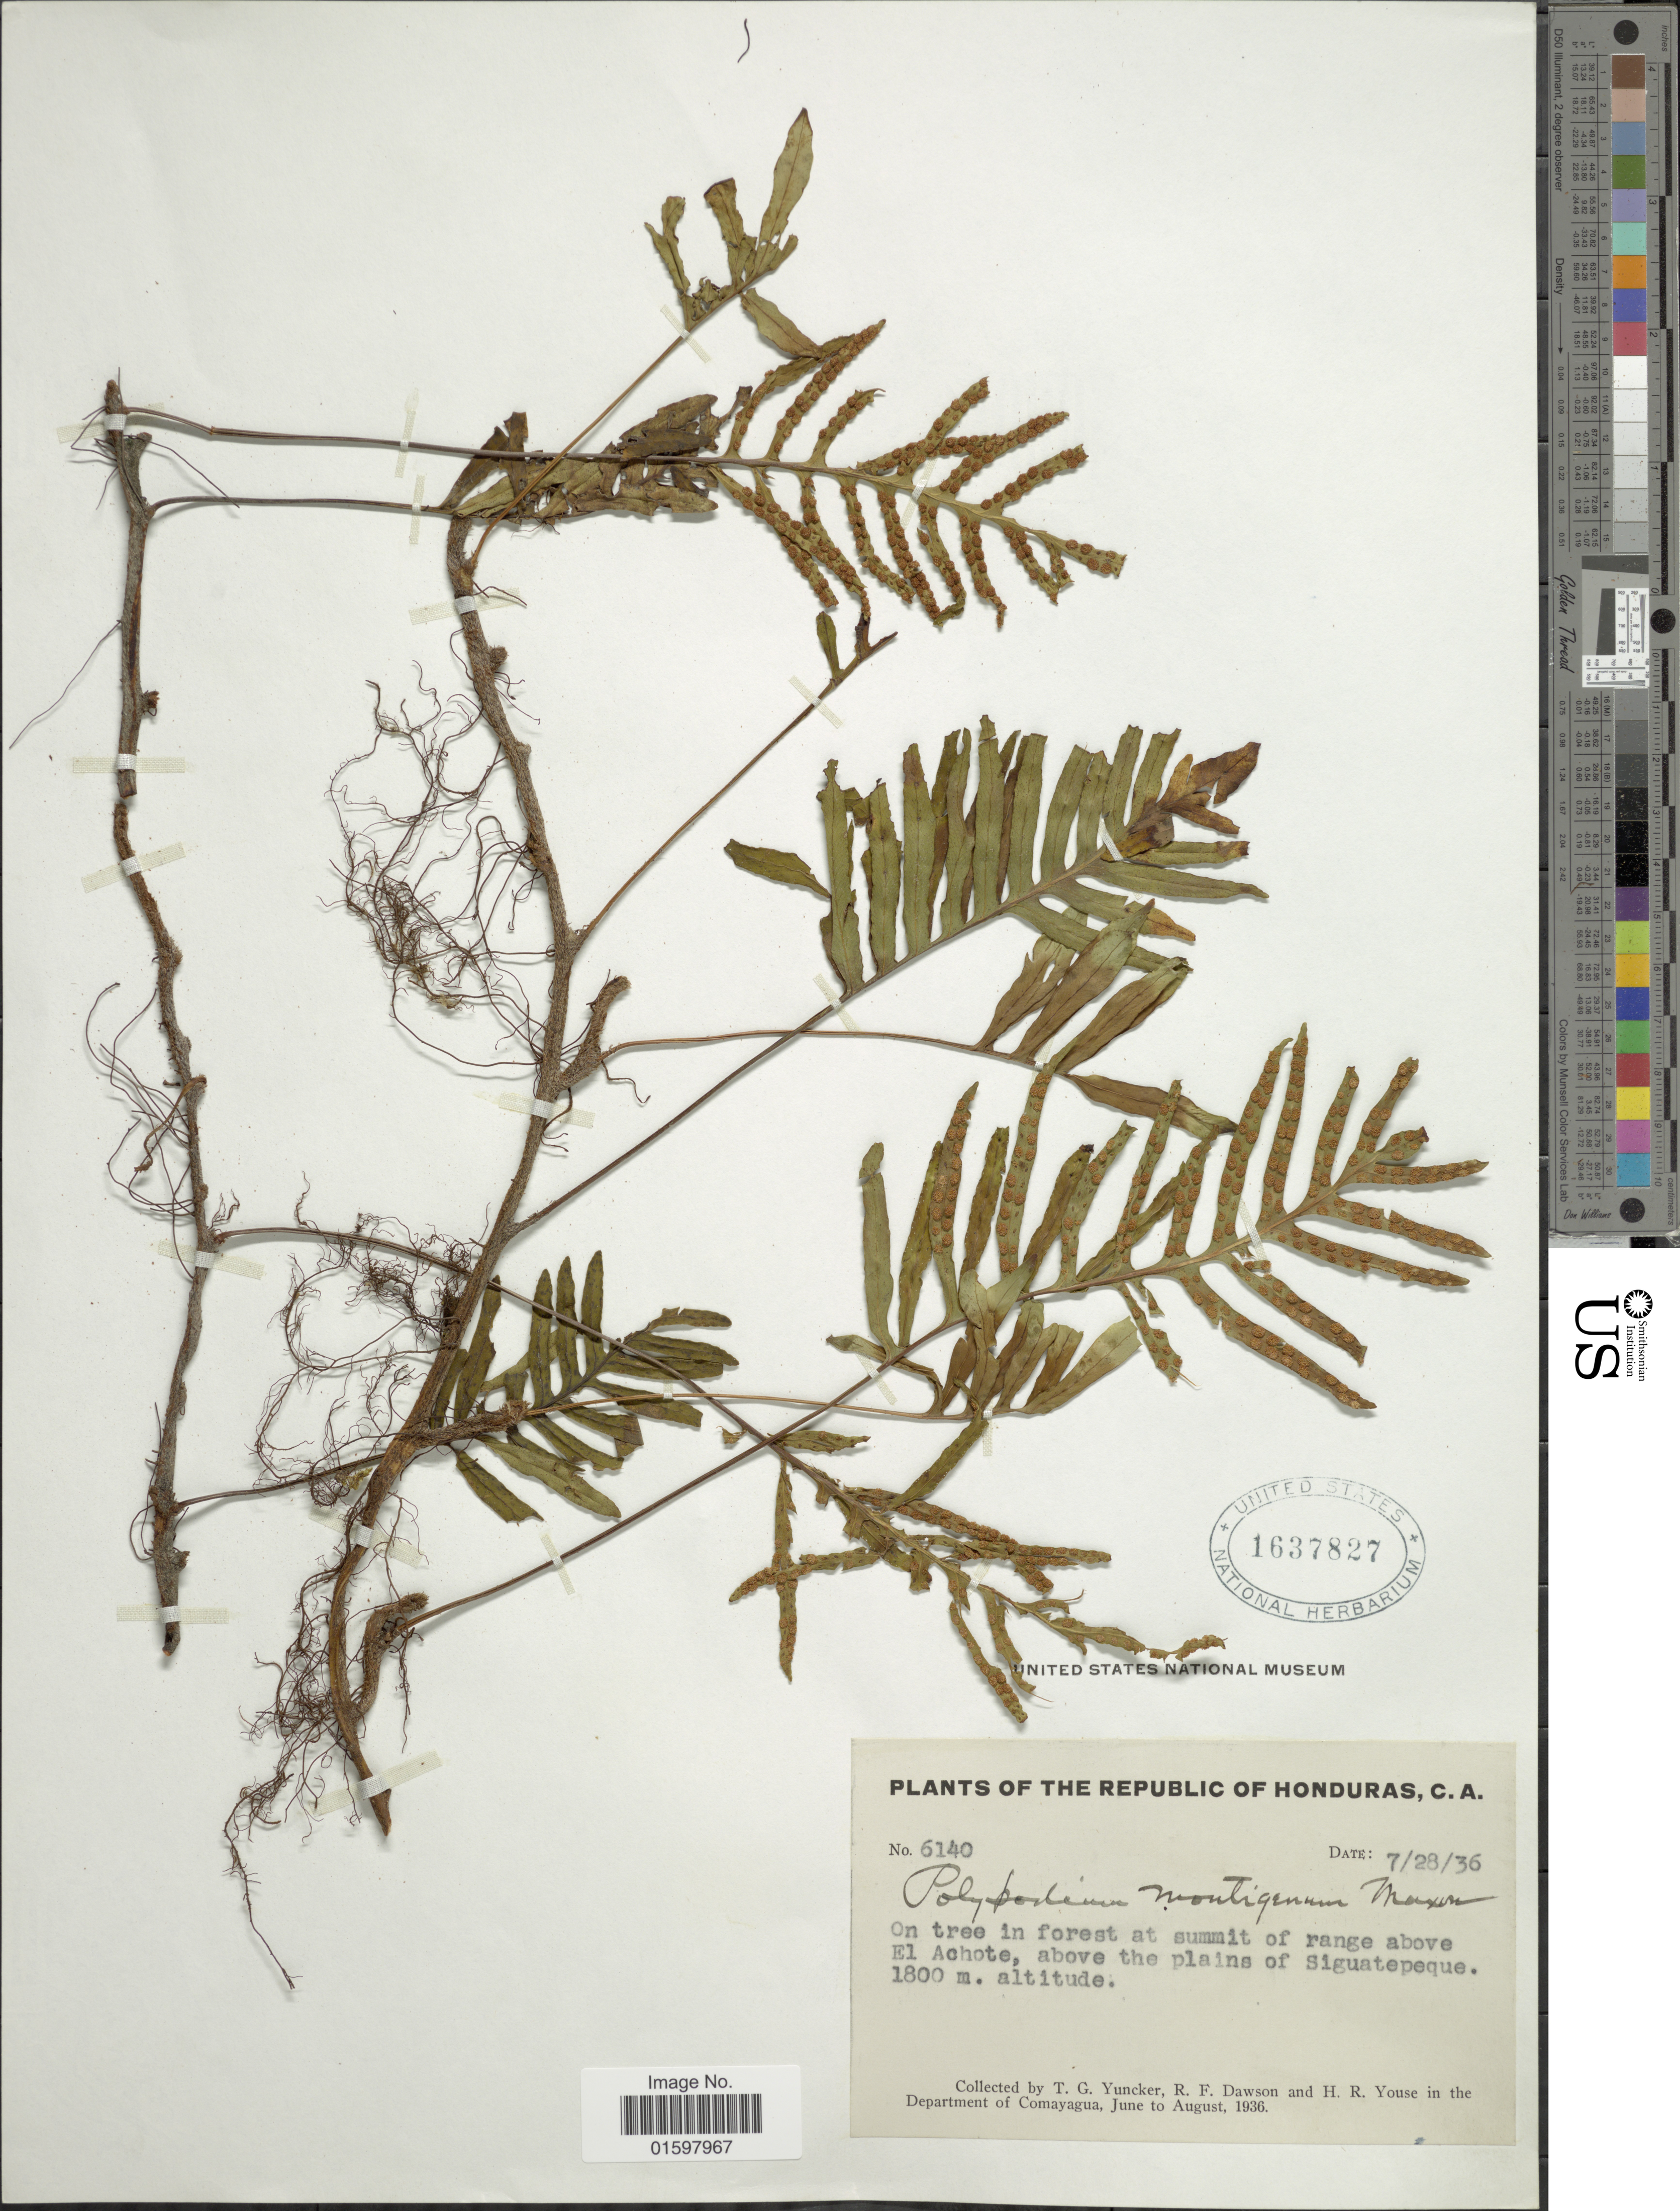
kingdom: Plantae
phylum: Tracheophyta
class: Polypodiopsida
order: Polypodiales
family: Polypodiaceae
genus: Pleopeltis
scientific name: Pleopeltis montigena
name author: (Maxon) A.R. Sm. & Tejero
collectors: T. G. Yuncker, R. F. Dawson & H. Youse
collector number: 6140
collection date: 1936-07-28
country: Honduras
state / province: Comayagua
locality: The Republic of Honduras, C.A. On tree in forest at summit of range above El Achote, above the plains of Siguatepeque, Department of Comayagua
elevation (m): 1800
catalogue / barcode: US 1637827